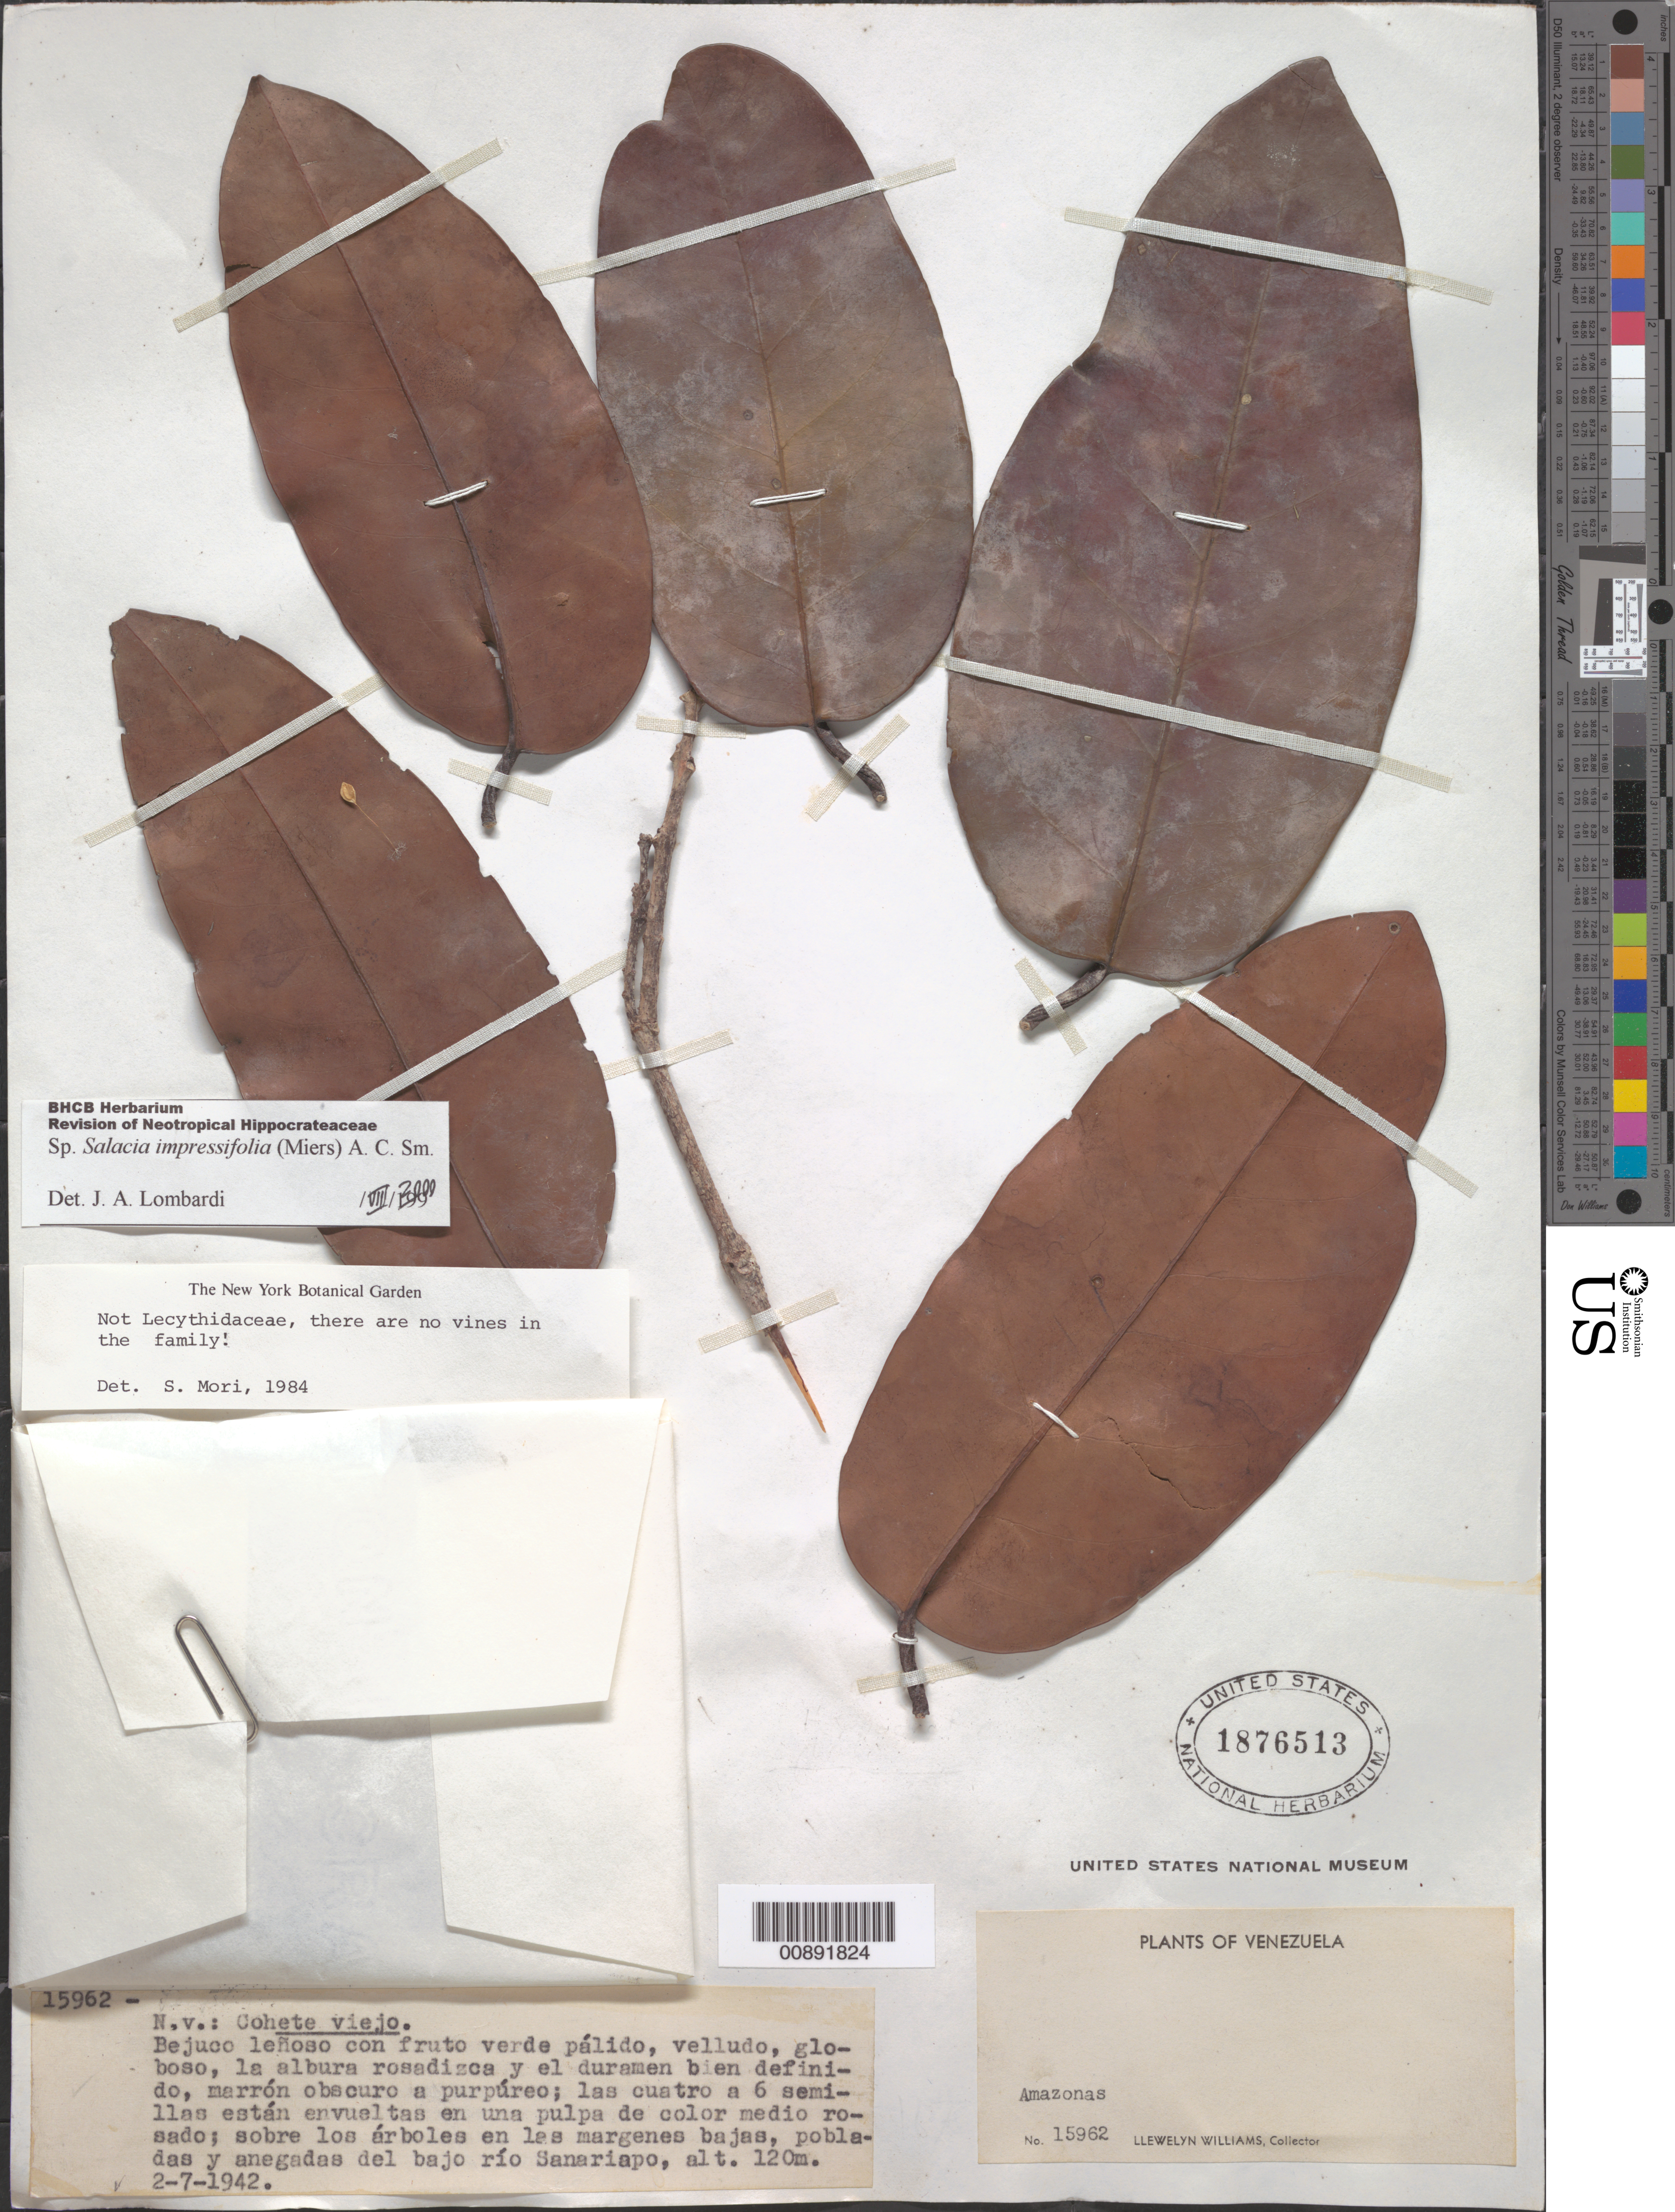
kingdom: Plantae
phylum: Tracheophyta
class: Magnoliopsida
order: Celastrales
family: Celastraceae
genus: Salacia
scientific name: Salacia impressifolia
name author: (Miers) A.C. Sm.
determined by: Hedin, J. P.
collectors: Ll. Williams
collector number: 15962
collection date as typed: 2-Jul-42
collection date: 1942-07-02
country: Venezuela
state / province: Amazonas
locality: Bajo Río Sanariapo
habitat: Sobre los arboles en las margenes bajas, pobladas y anegadas del rio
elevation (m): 120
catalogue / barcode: US 1876513